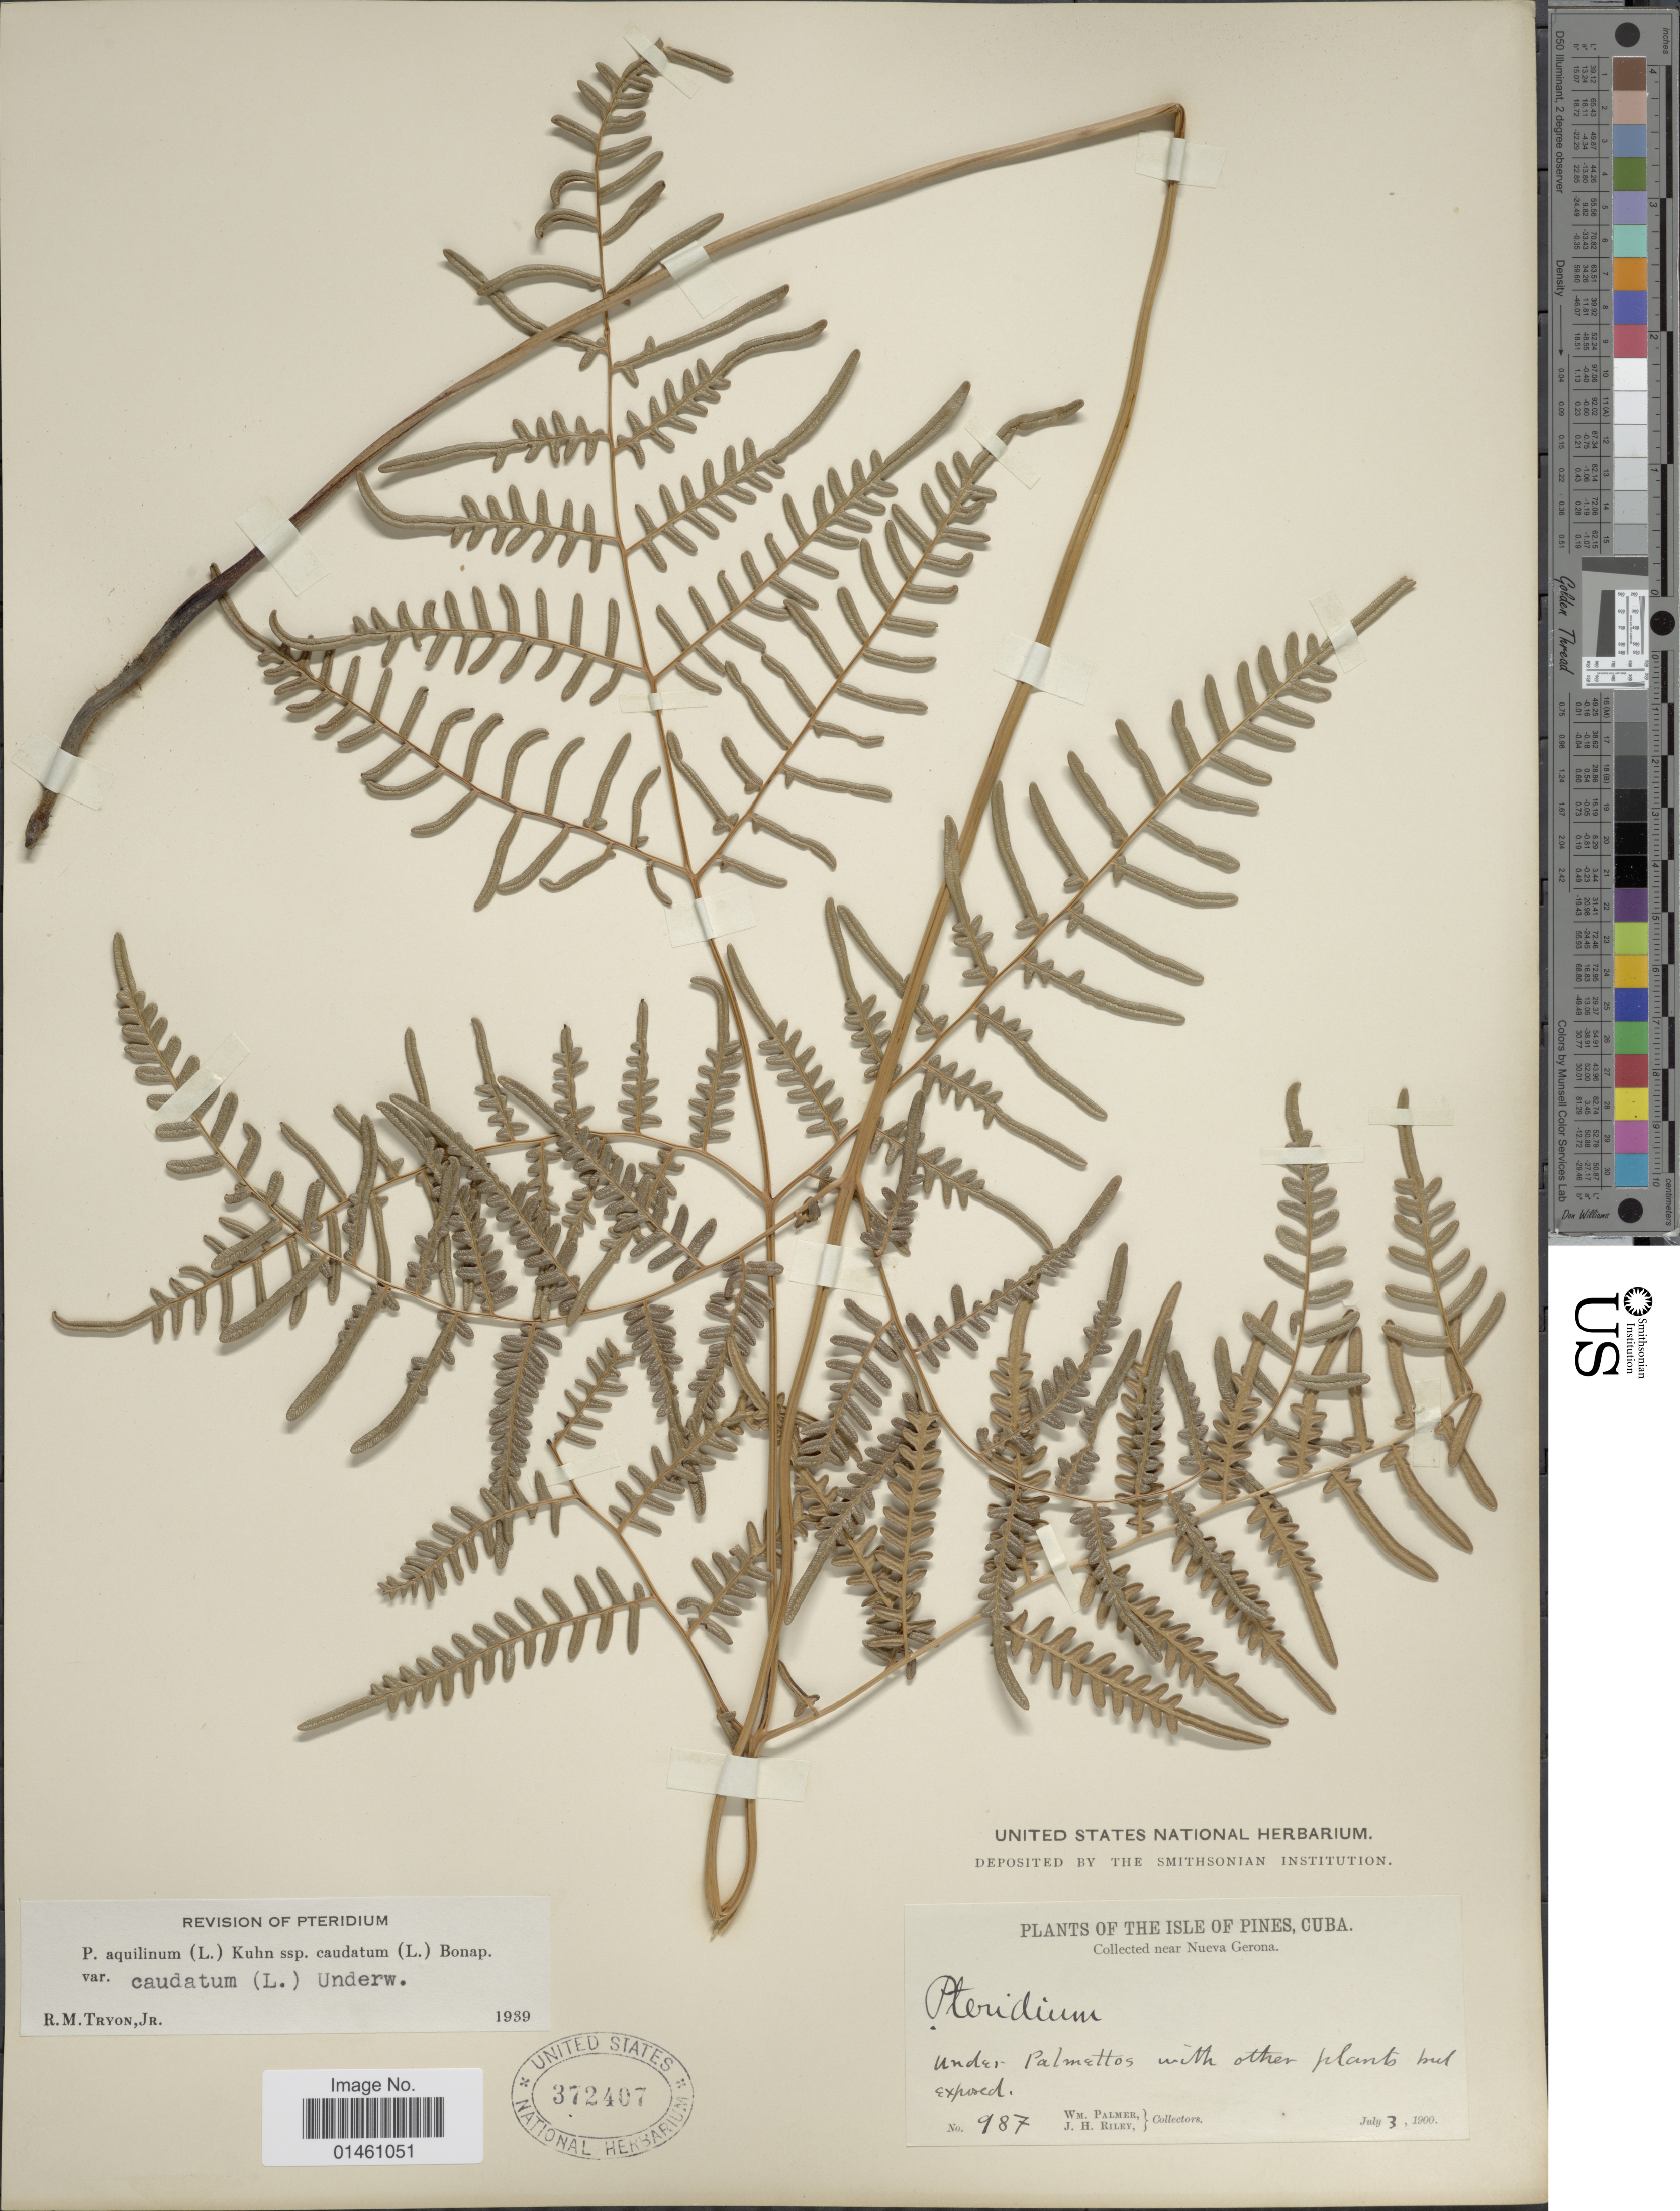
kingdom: Plantae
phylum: Tracheophyta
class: Polypodiopsida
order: Polypodiales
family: Dennstaedtiaceae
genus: Pteridium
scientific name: Pteridium caudatum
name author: (L.) Maxon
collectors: W. Palmer & J. H. Riley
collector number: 987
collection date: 1900-07-03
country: Cuba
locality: Isle of Pines, near Nueva Gerona, under Palmettos with other plants but exposed.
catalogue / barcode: US 372407